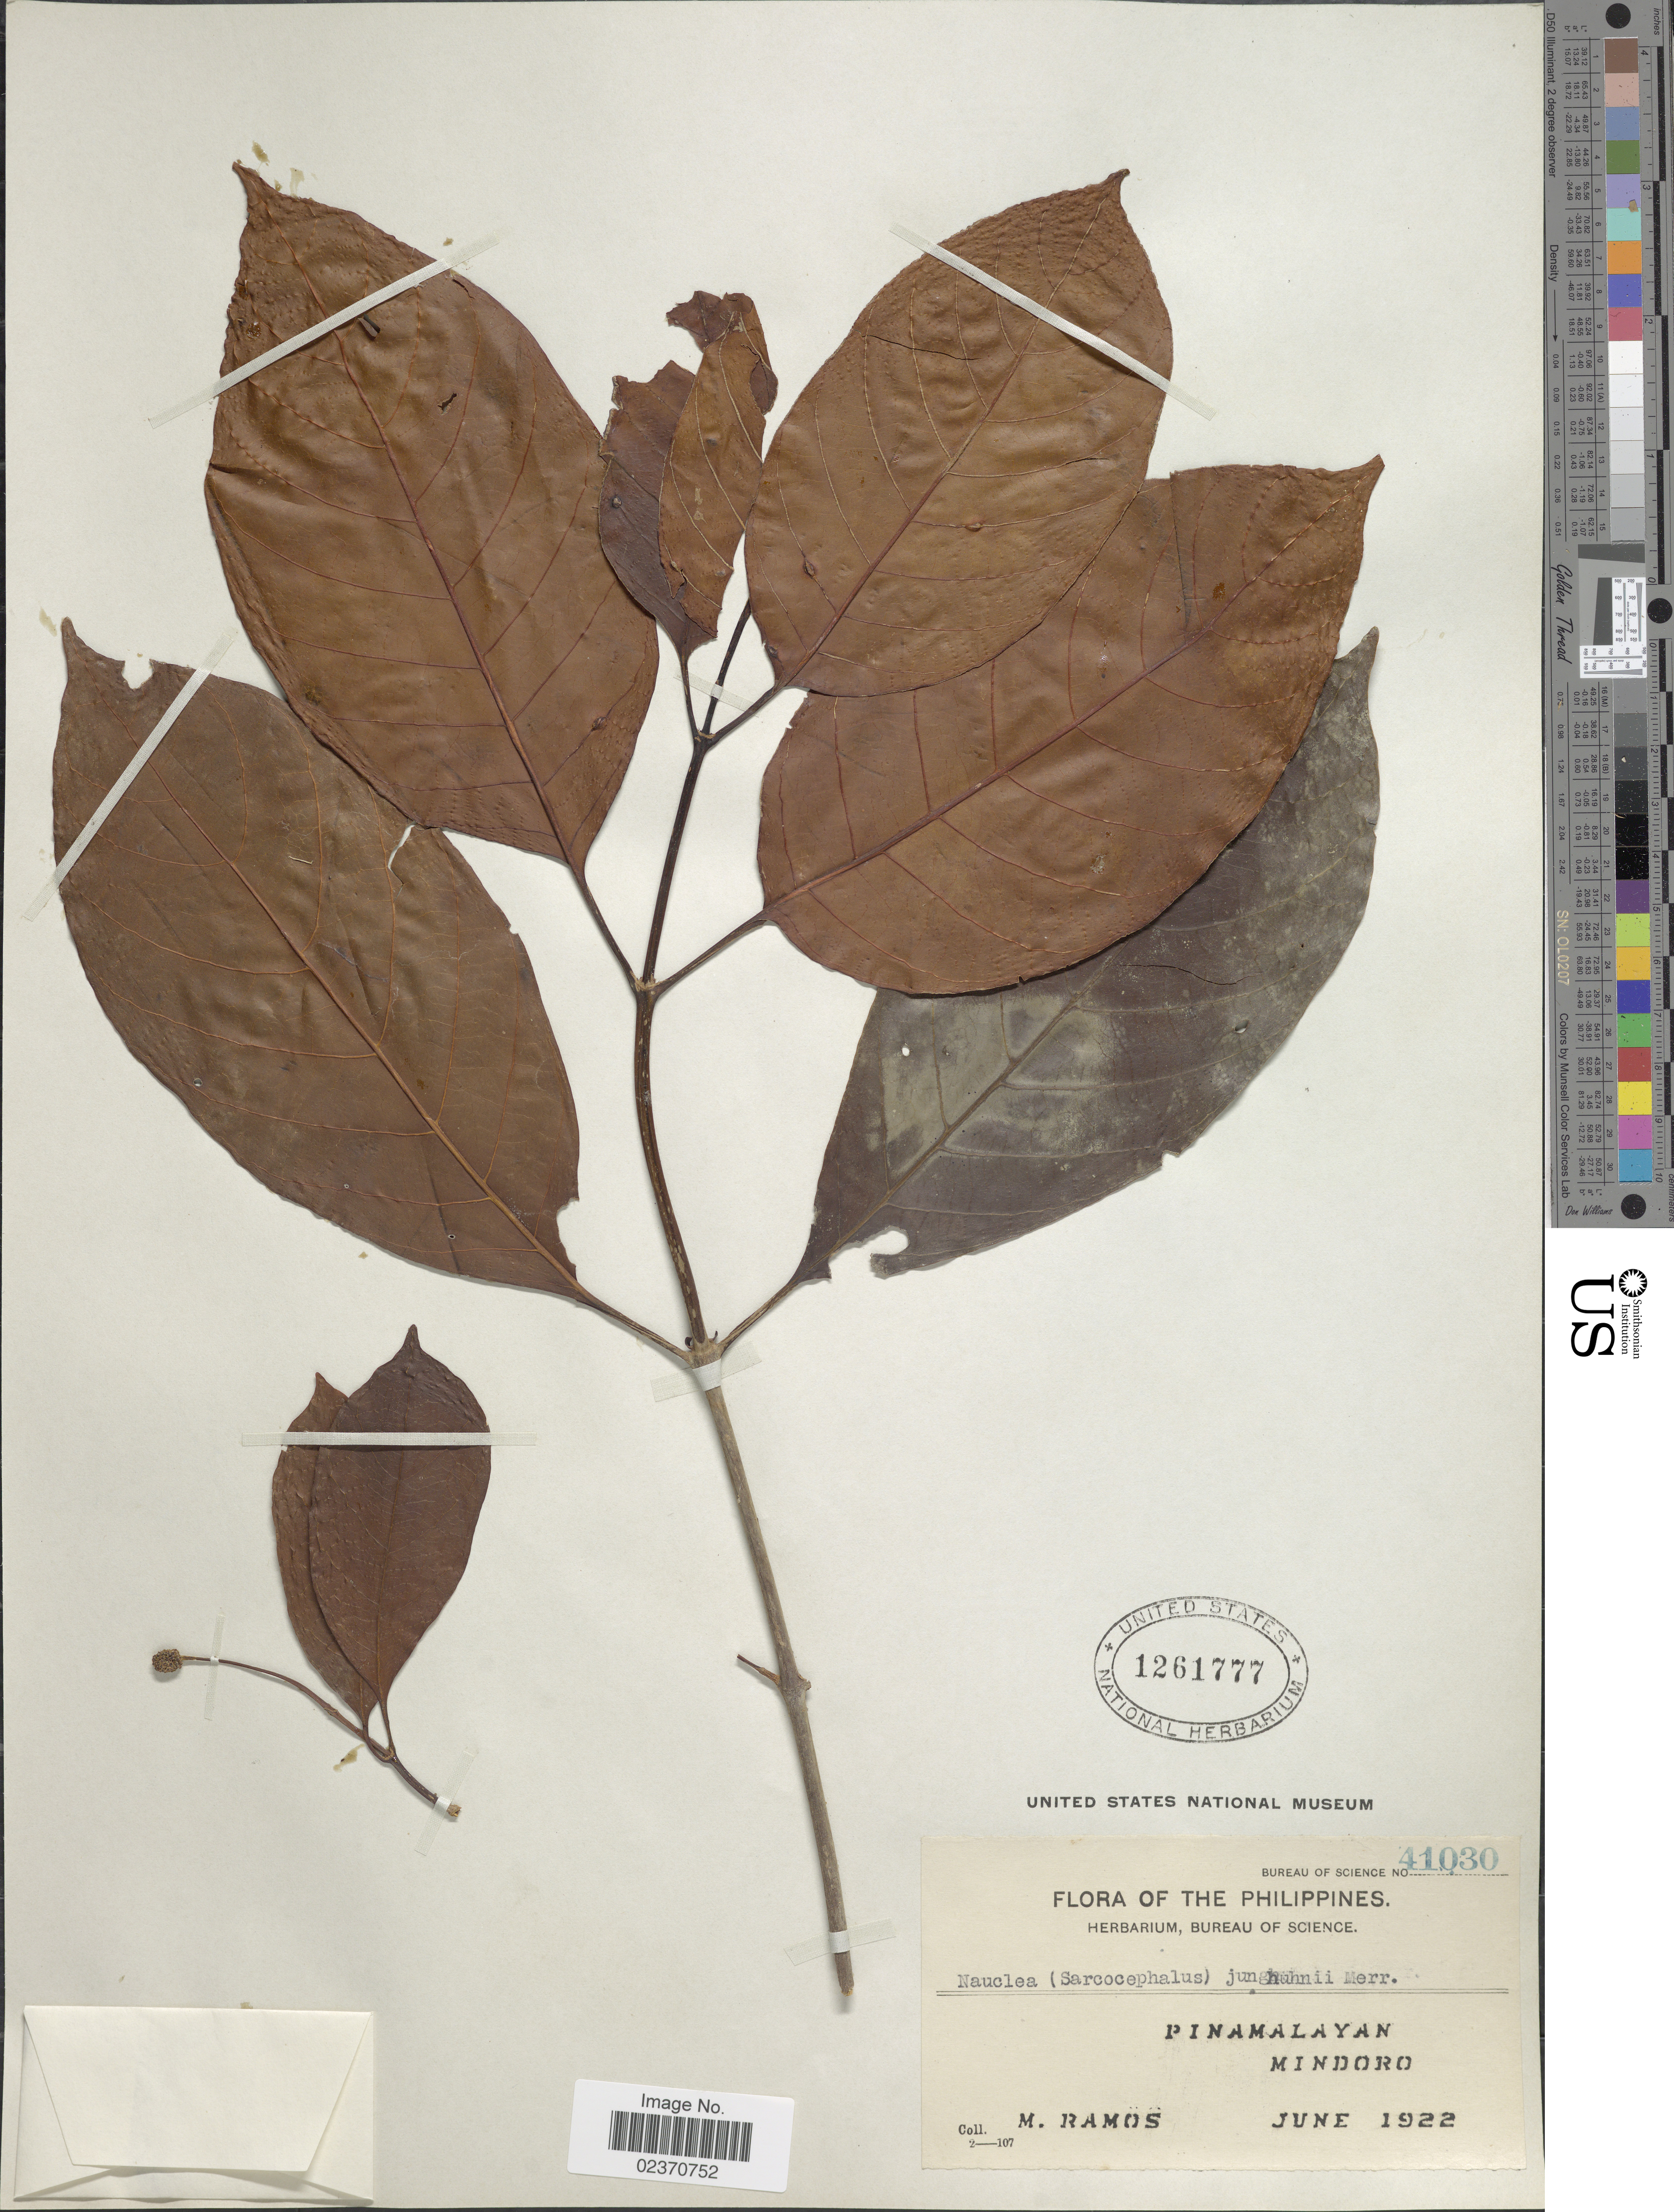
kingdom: Plantae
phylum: Tracheophyta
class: Magnoliopsida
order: Gentianales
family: Rubiaceae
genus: Nauclea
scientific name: Nauclea junghuhnii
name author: (Miq.) Merr.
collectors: M. Ramos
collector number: Bureau of Science 41030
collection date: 1922-06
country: Philippines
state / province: Mimaropa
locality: Pinamalayan, Mindoro.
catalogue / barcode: US 1261777